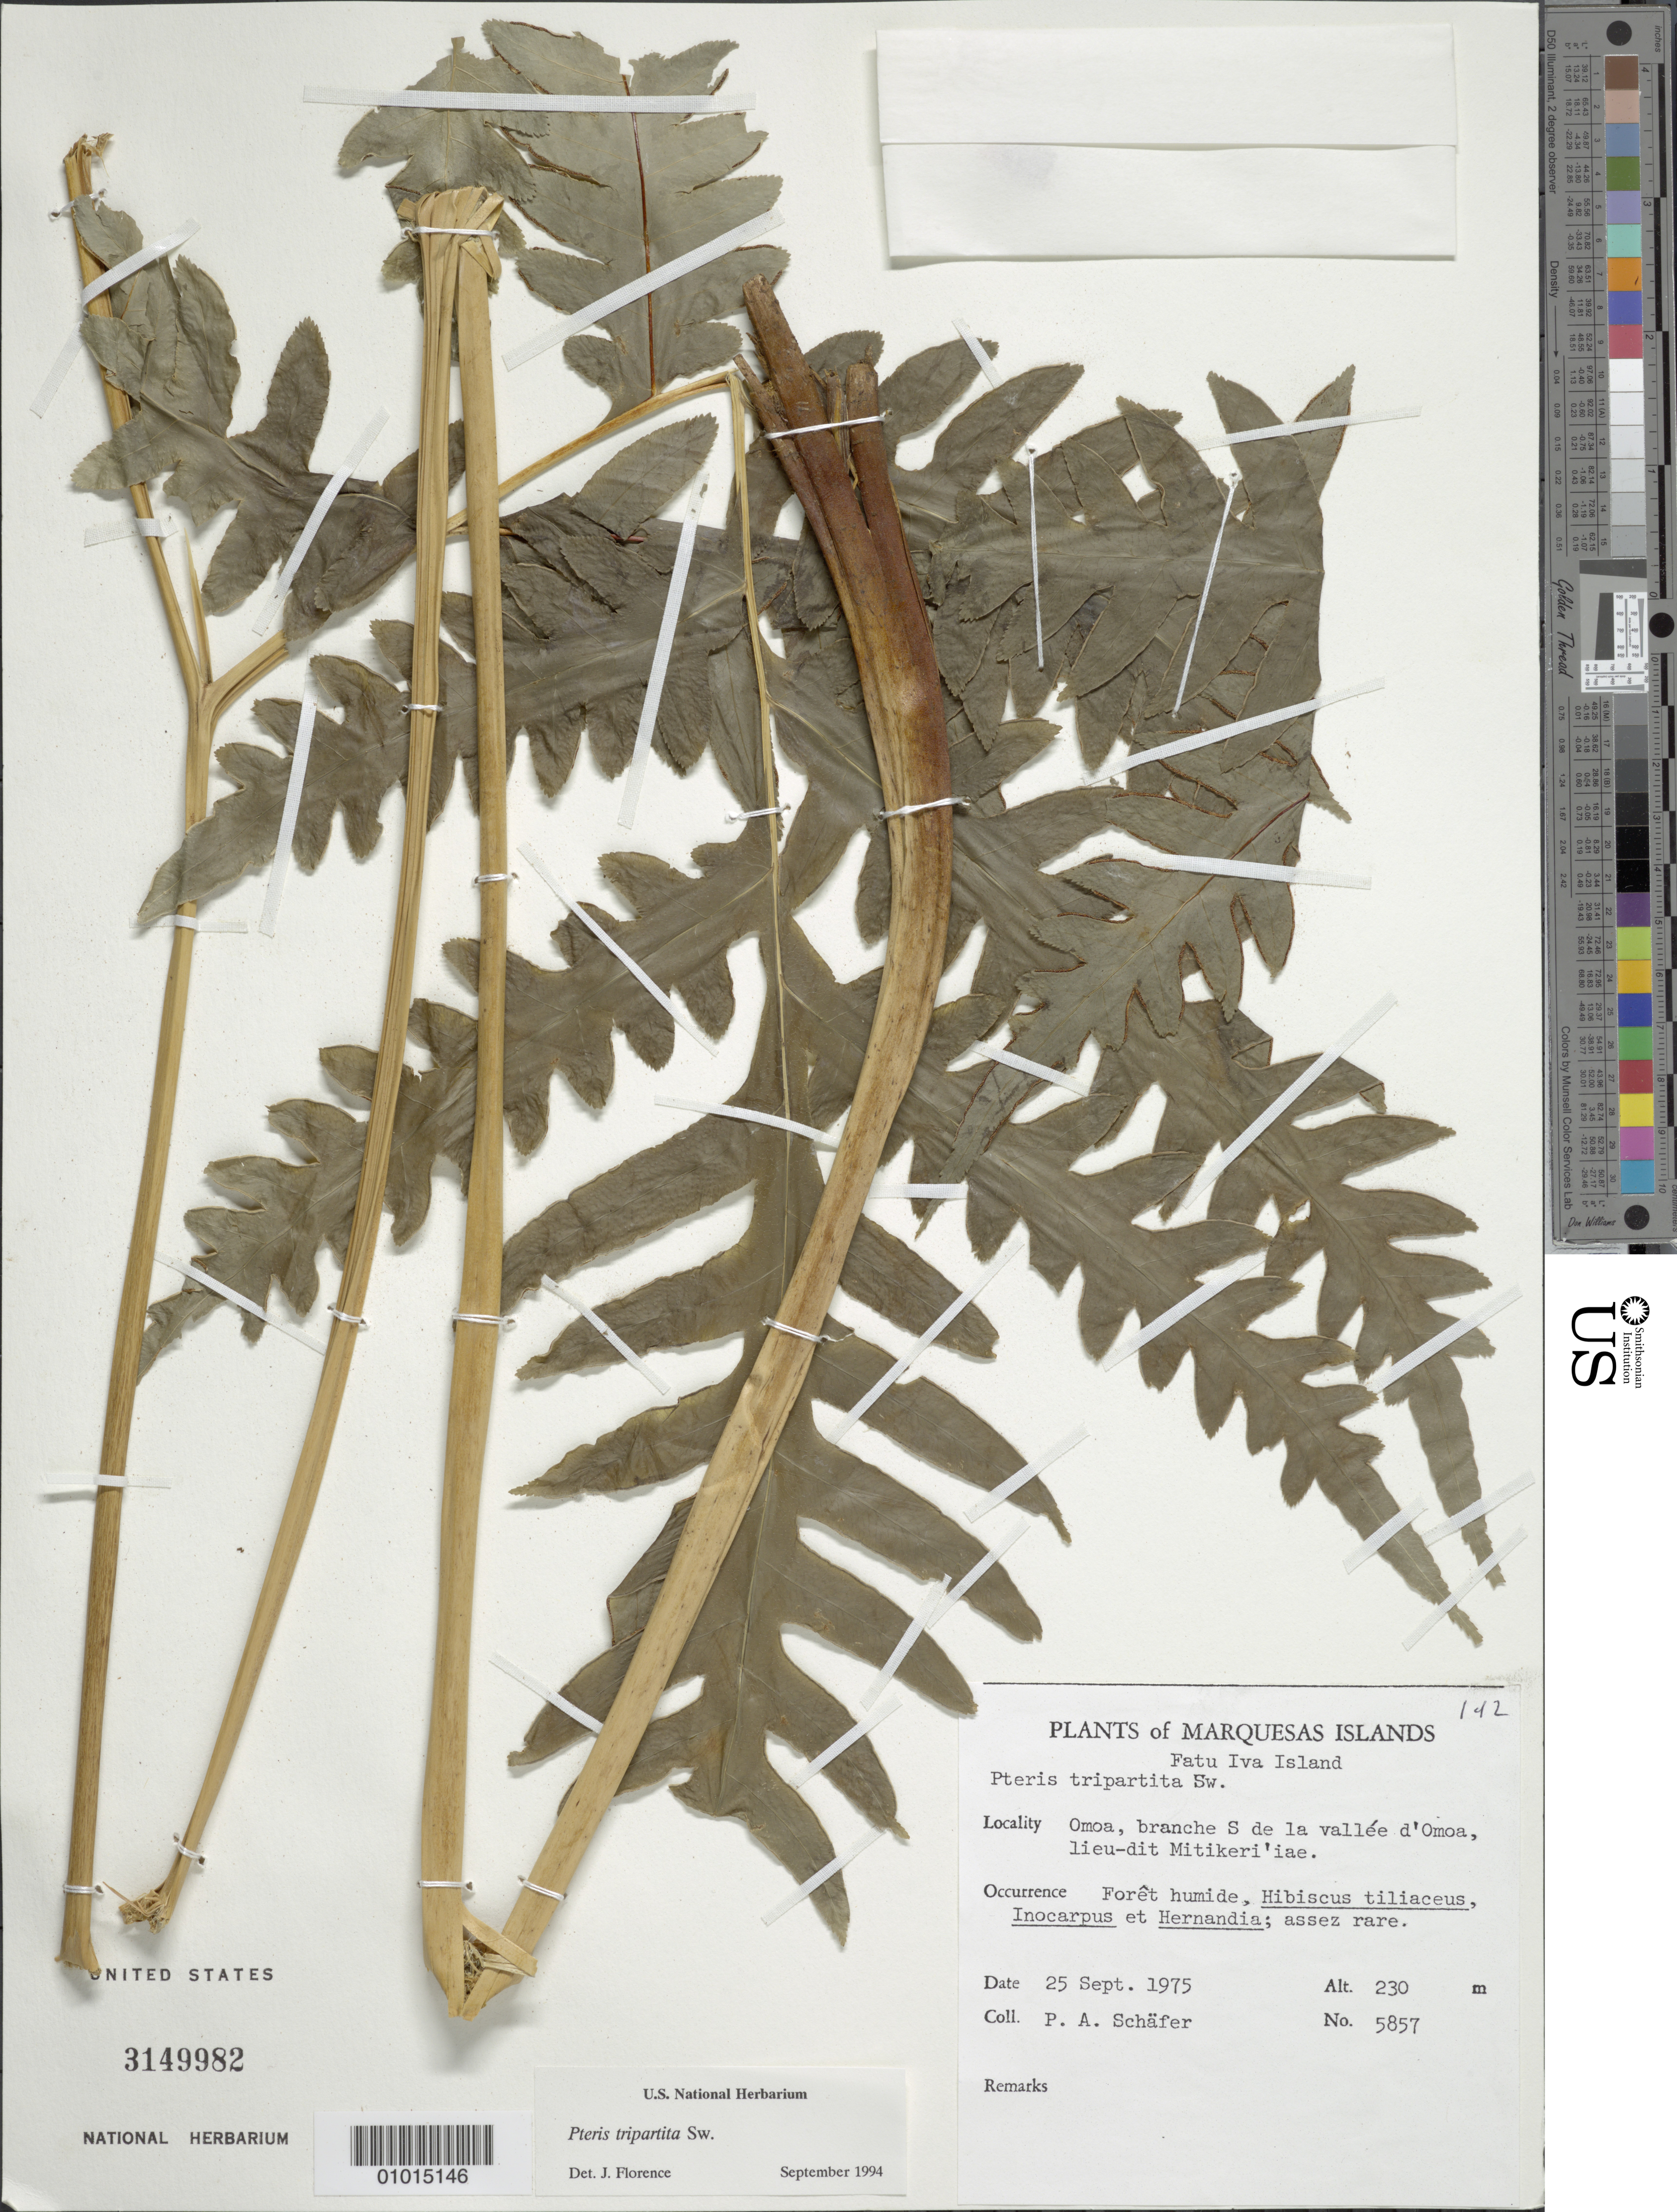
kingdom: Plantae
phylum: Tracheophyta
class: Polypodiopsida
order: Polypodiales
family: Pteridaceae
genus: Pteris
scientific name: Pteris comans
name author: G. Forst.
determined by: Florence, J.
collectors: P. A. Schäfer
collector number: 5857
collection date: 1975-09-25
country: French Polynesia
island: Fatu Hiva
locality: Omoa, branche S de la vallée d'Omoa, lieu-dit Mitikeri'iae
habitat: Forêt humide, Hibiscus tiliaceus, Inocarpus et Hernandia; assez rare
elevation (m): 230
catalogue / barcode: US 3149982